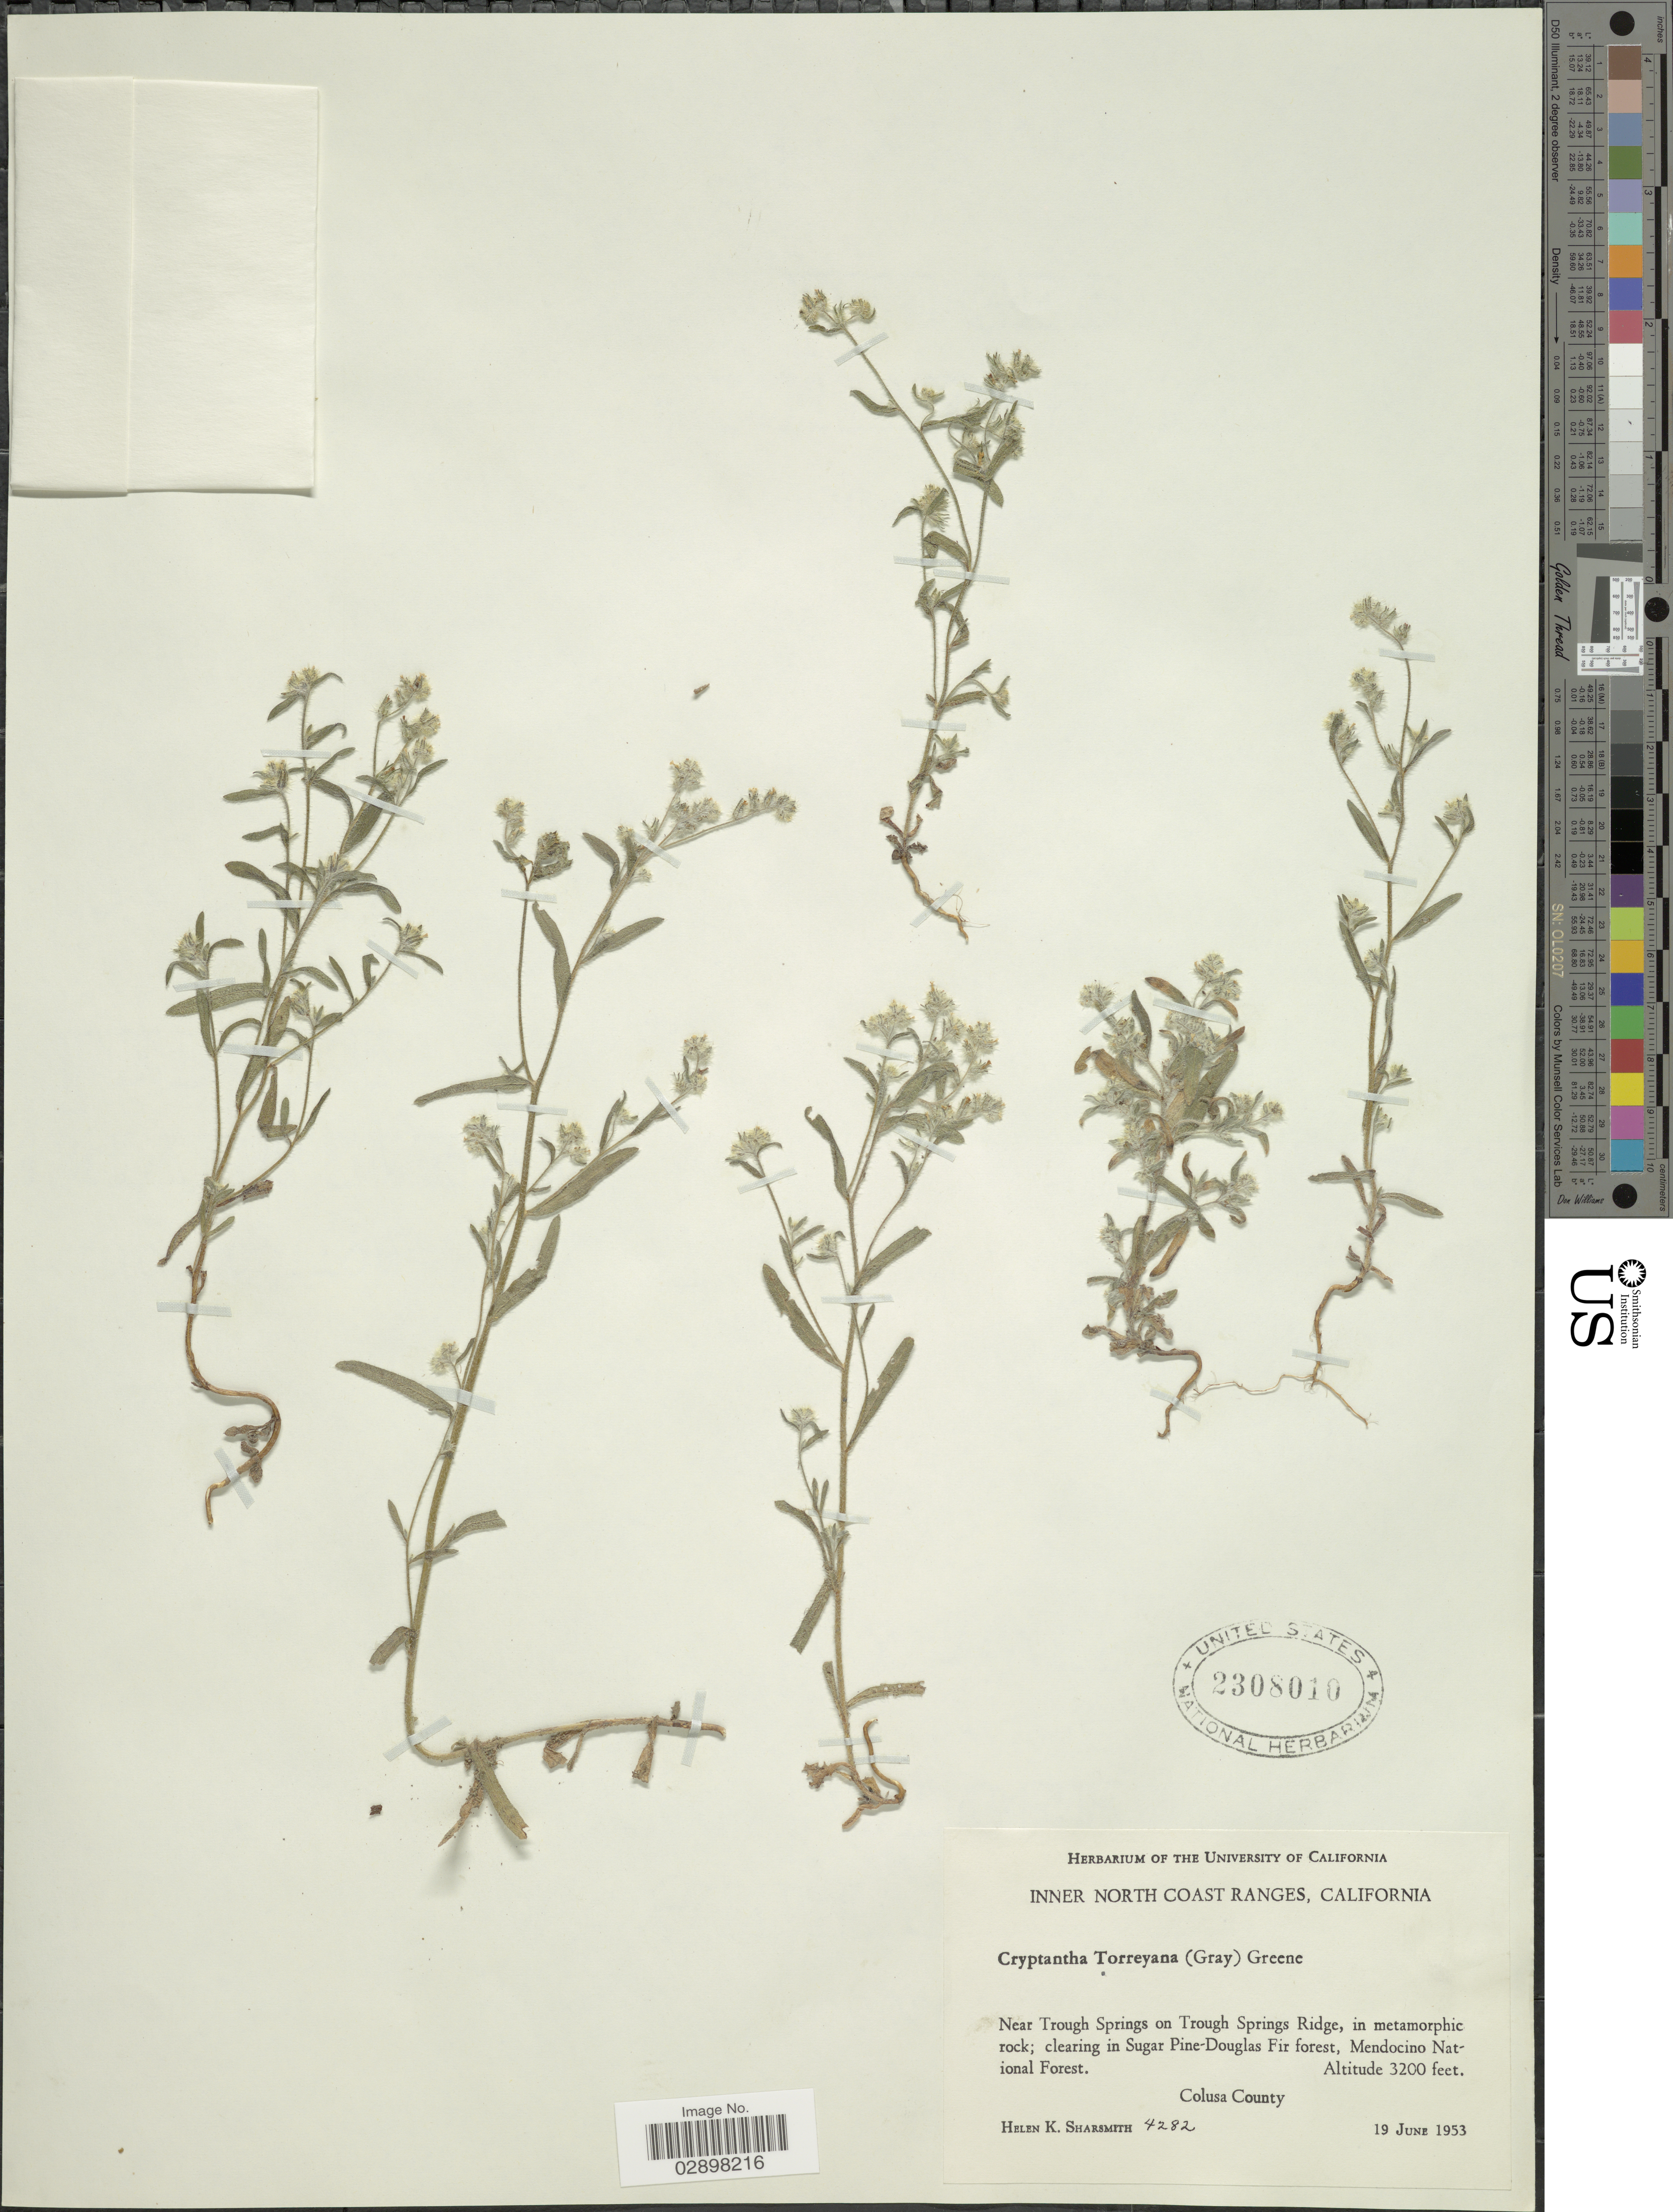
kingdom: Plantae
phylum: Tracheophyta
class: Magnoliopsida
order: Boraginales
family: Boraginaceae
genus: Cryptantha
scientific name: Cryptantha torreyana var. genuina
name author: I.M. Johnst.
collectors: H. Sharsmith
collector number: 4282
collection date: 1953-06-19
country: United States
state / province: California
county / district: Colusa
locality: Inner North Coast Ranges, Near Trough Springs Ridge, Mendocino National Forest, Colusa County.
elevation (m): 975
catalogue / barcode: US 2308010